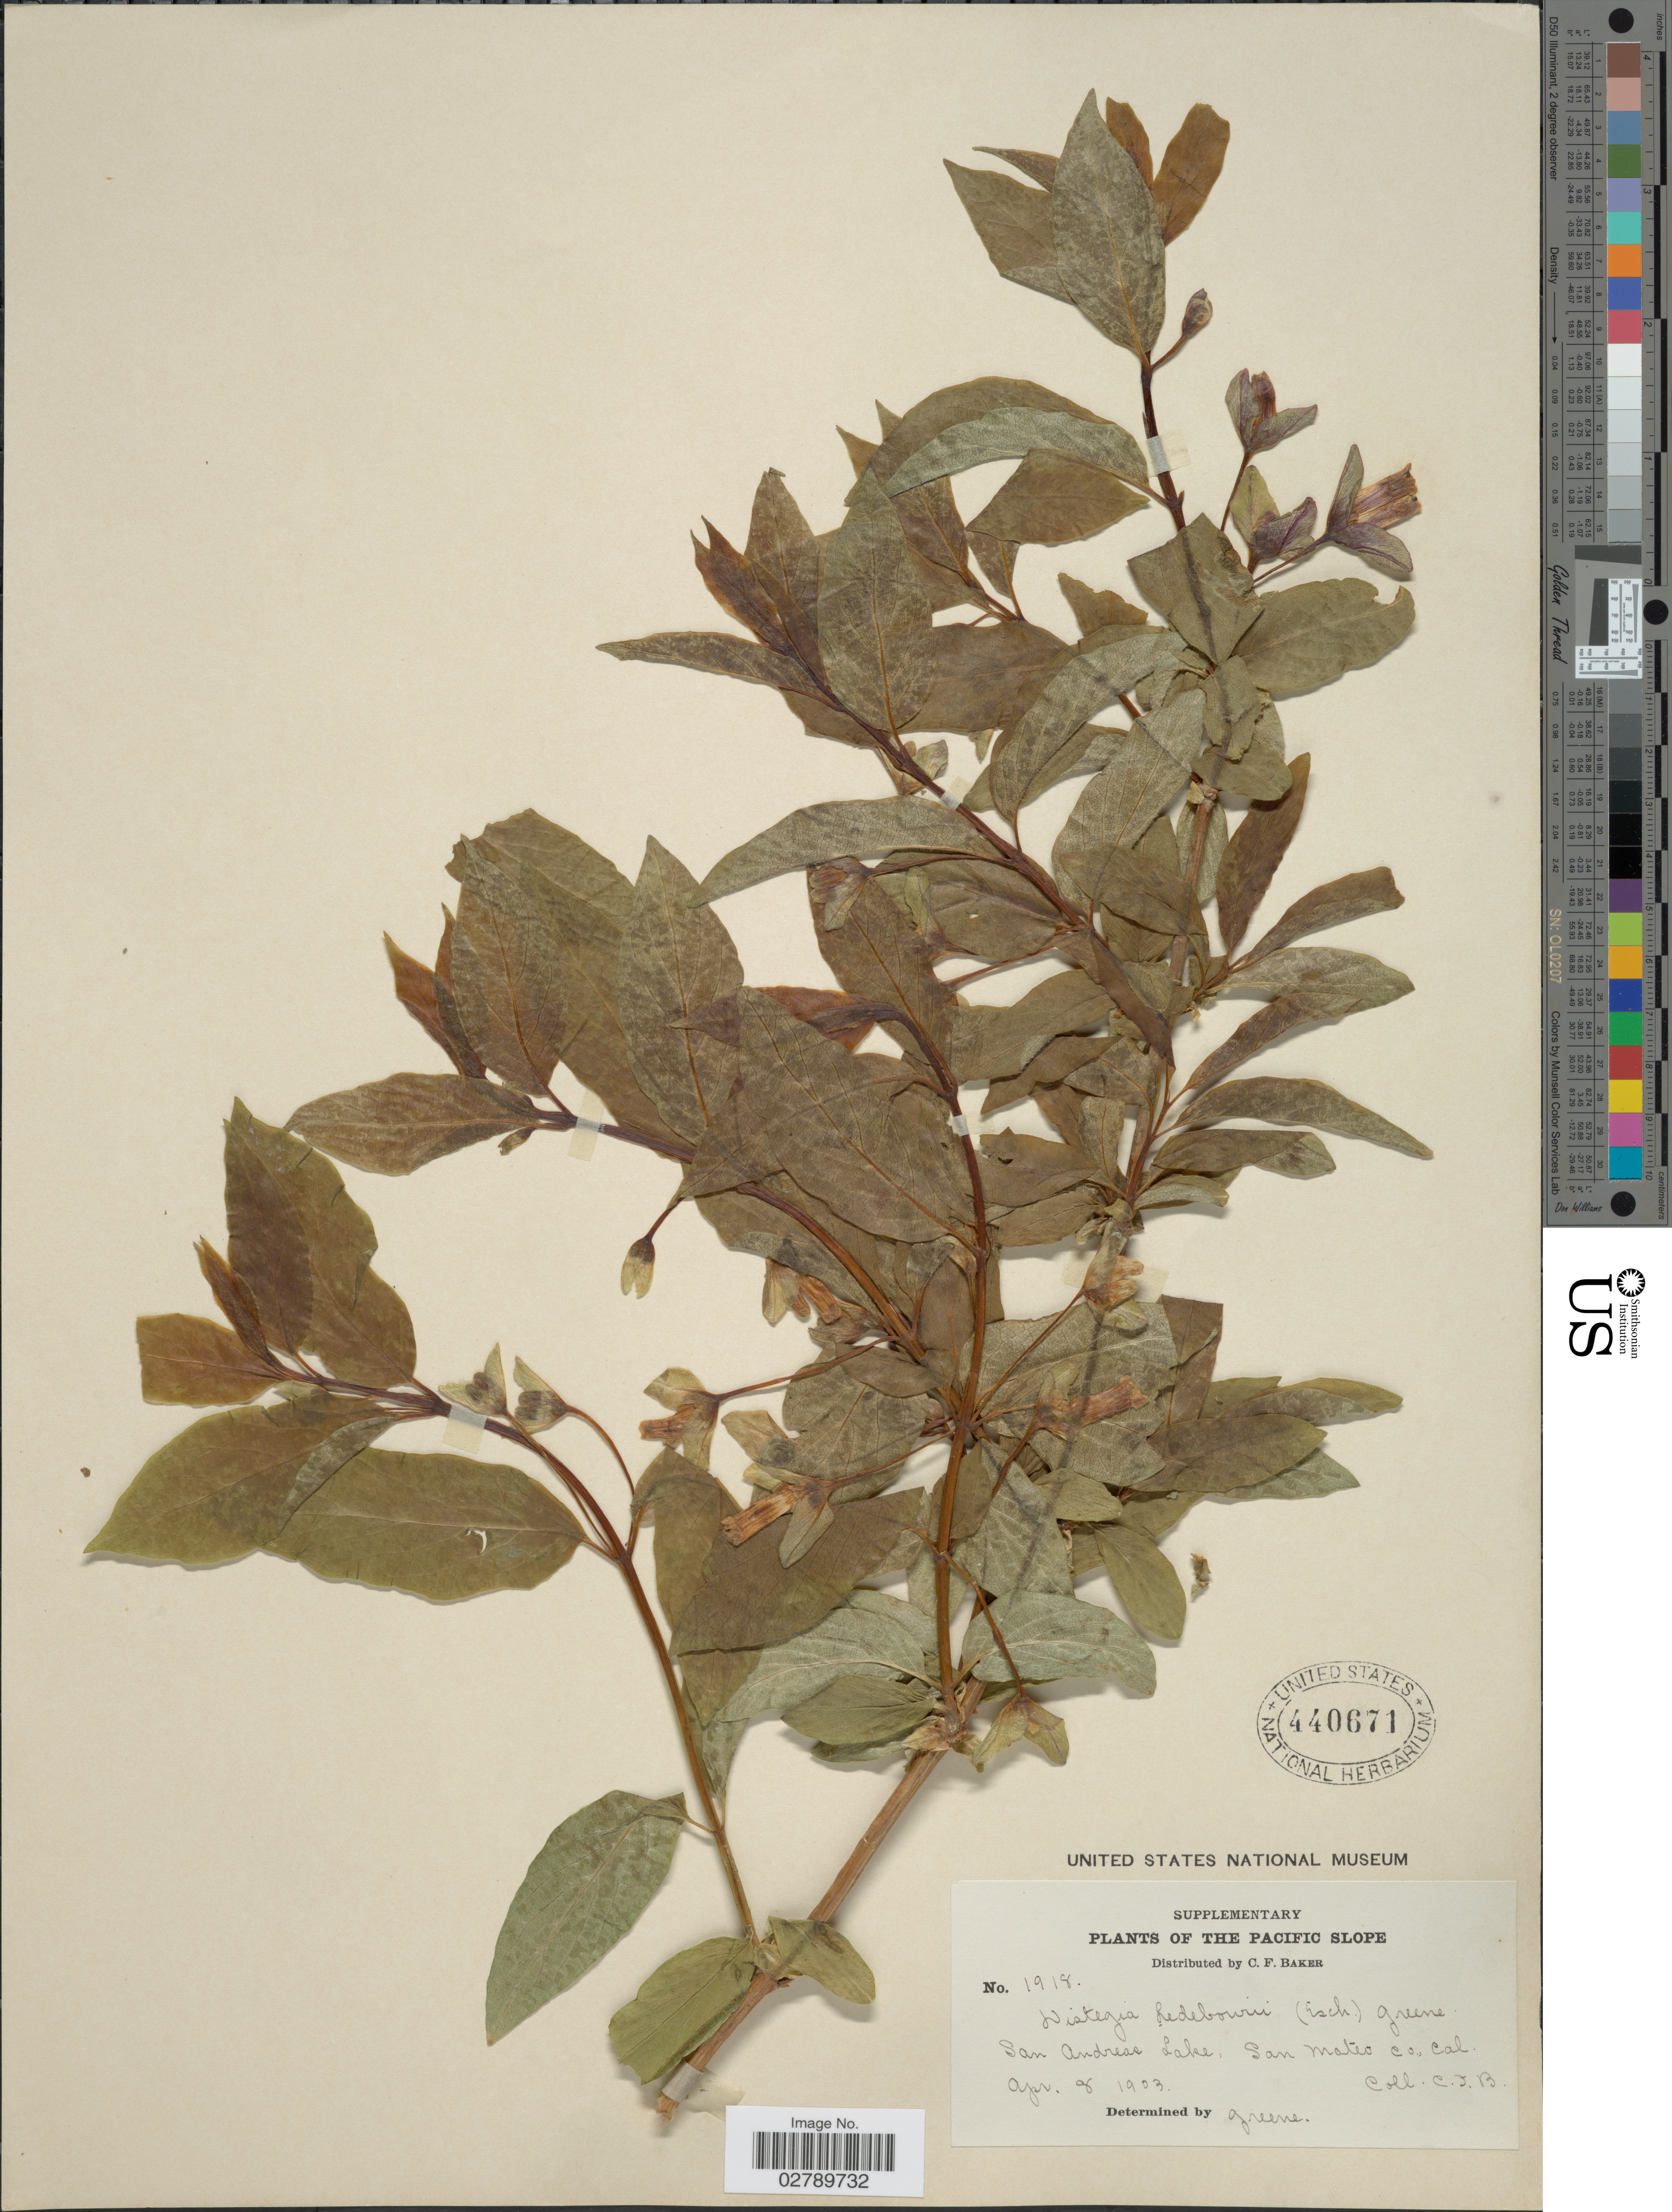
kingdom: Plantae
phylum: Tracheophyta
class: Magnoliopsida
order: Dipsacales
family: Caprifoliaceae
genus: Lonicera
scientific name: Lonicera ledebourii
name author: Eschsch.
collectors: C. F. Baker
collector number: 1918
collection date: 1903-04-08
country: United States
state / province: California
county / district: San Mateo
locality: The Pacific Slope. San Andreas Lake, San Mateo Co.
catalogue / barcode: US 440671